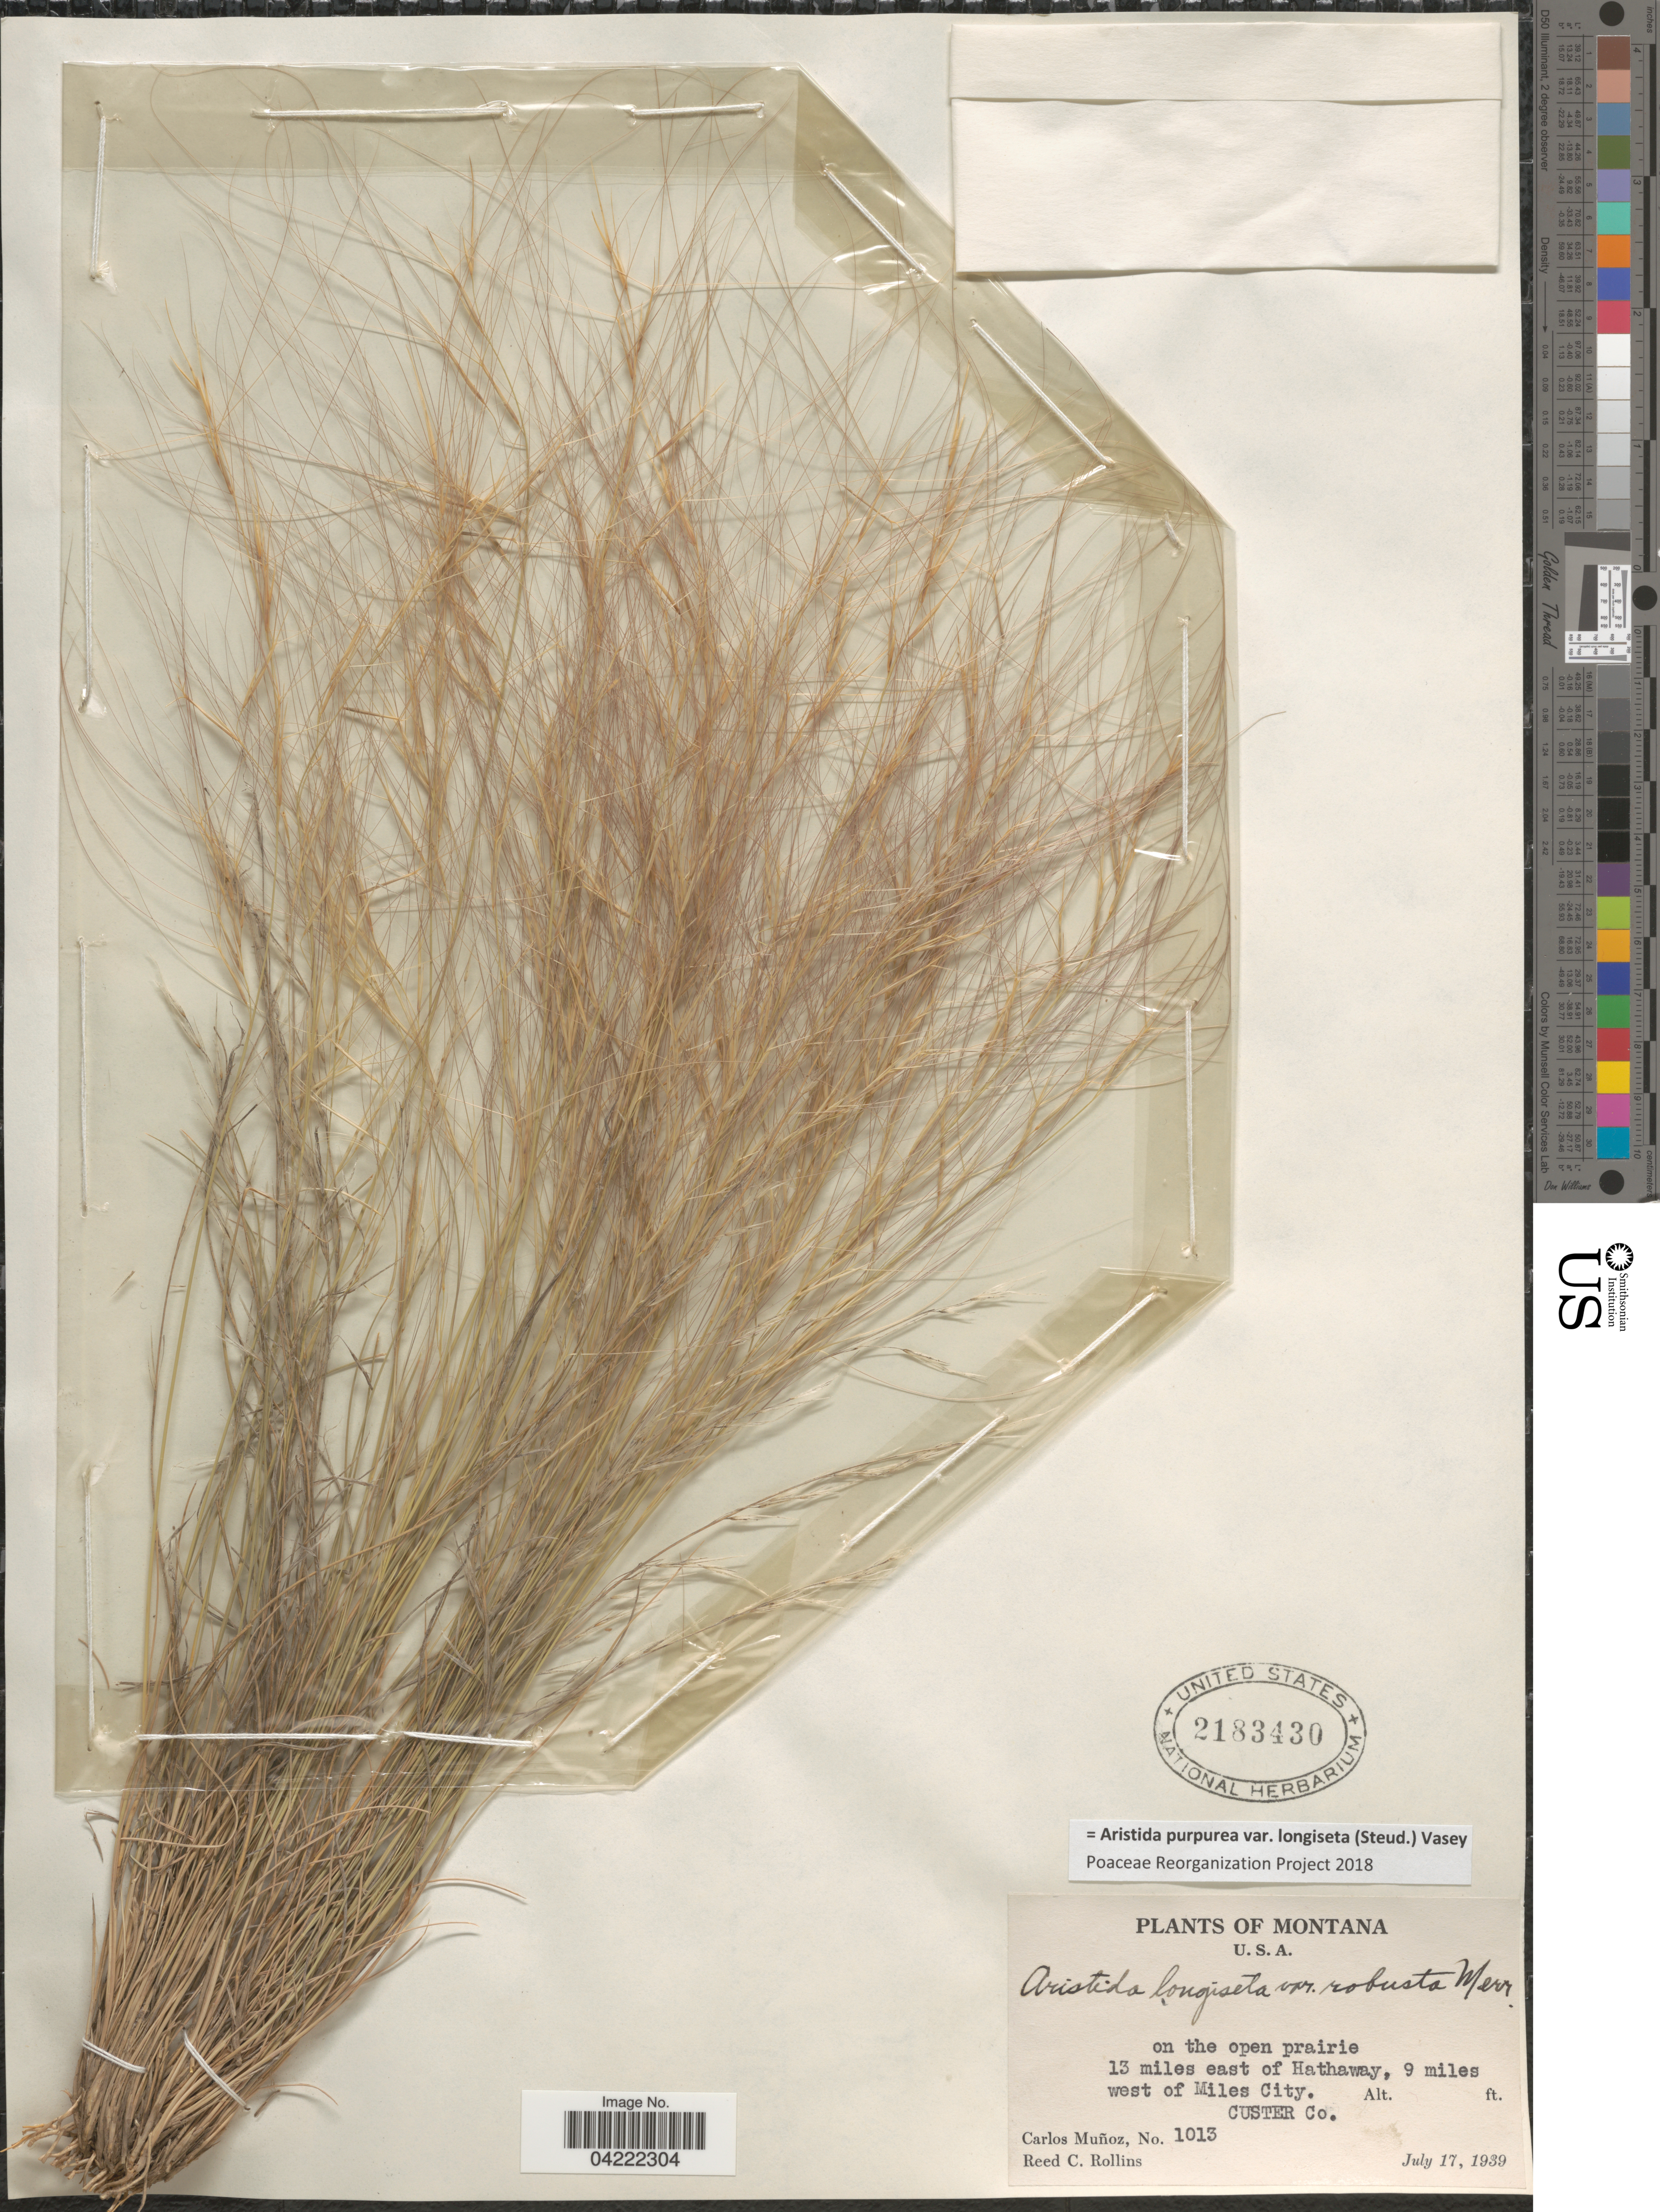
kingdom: Plantae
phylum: Tracheophyta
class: Liliopsida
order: Poales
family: Poaceae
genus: Aristida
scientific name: Aristida purpurea var. longiseta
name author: (Steud.) Vasey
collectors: C. Muñoz & R. C. Rollins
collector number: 1013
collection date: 1939-07-17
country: United States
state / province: Montana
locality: On the open prairie 13 miles east of Hathaway, 9 miles west of Miles City. Custer Co.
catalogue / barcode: US 2183430